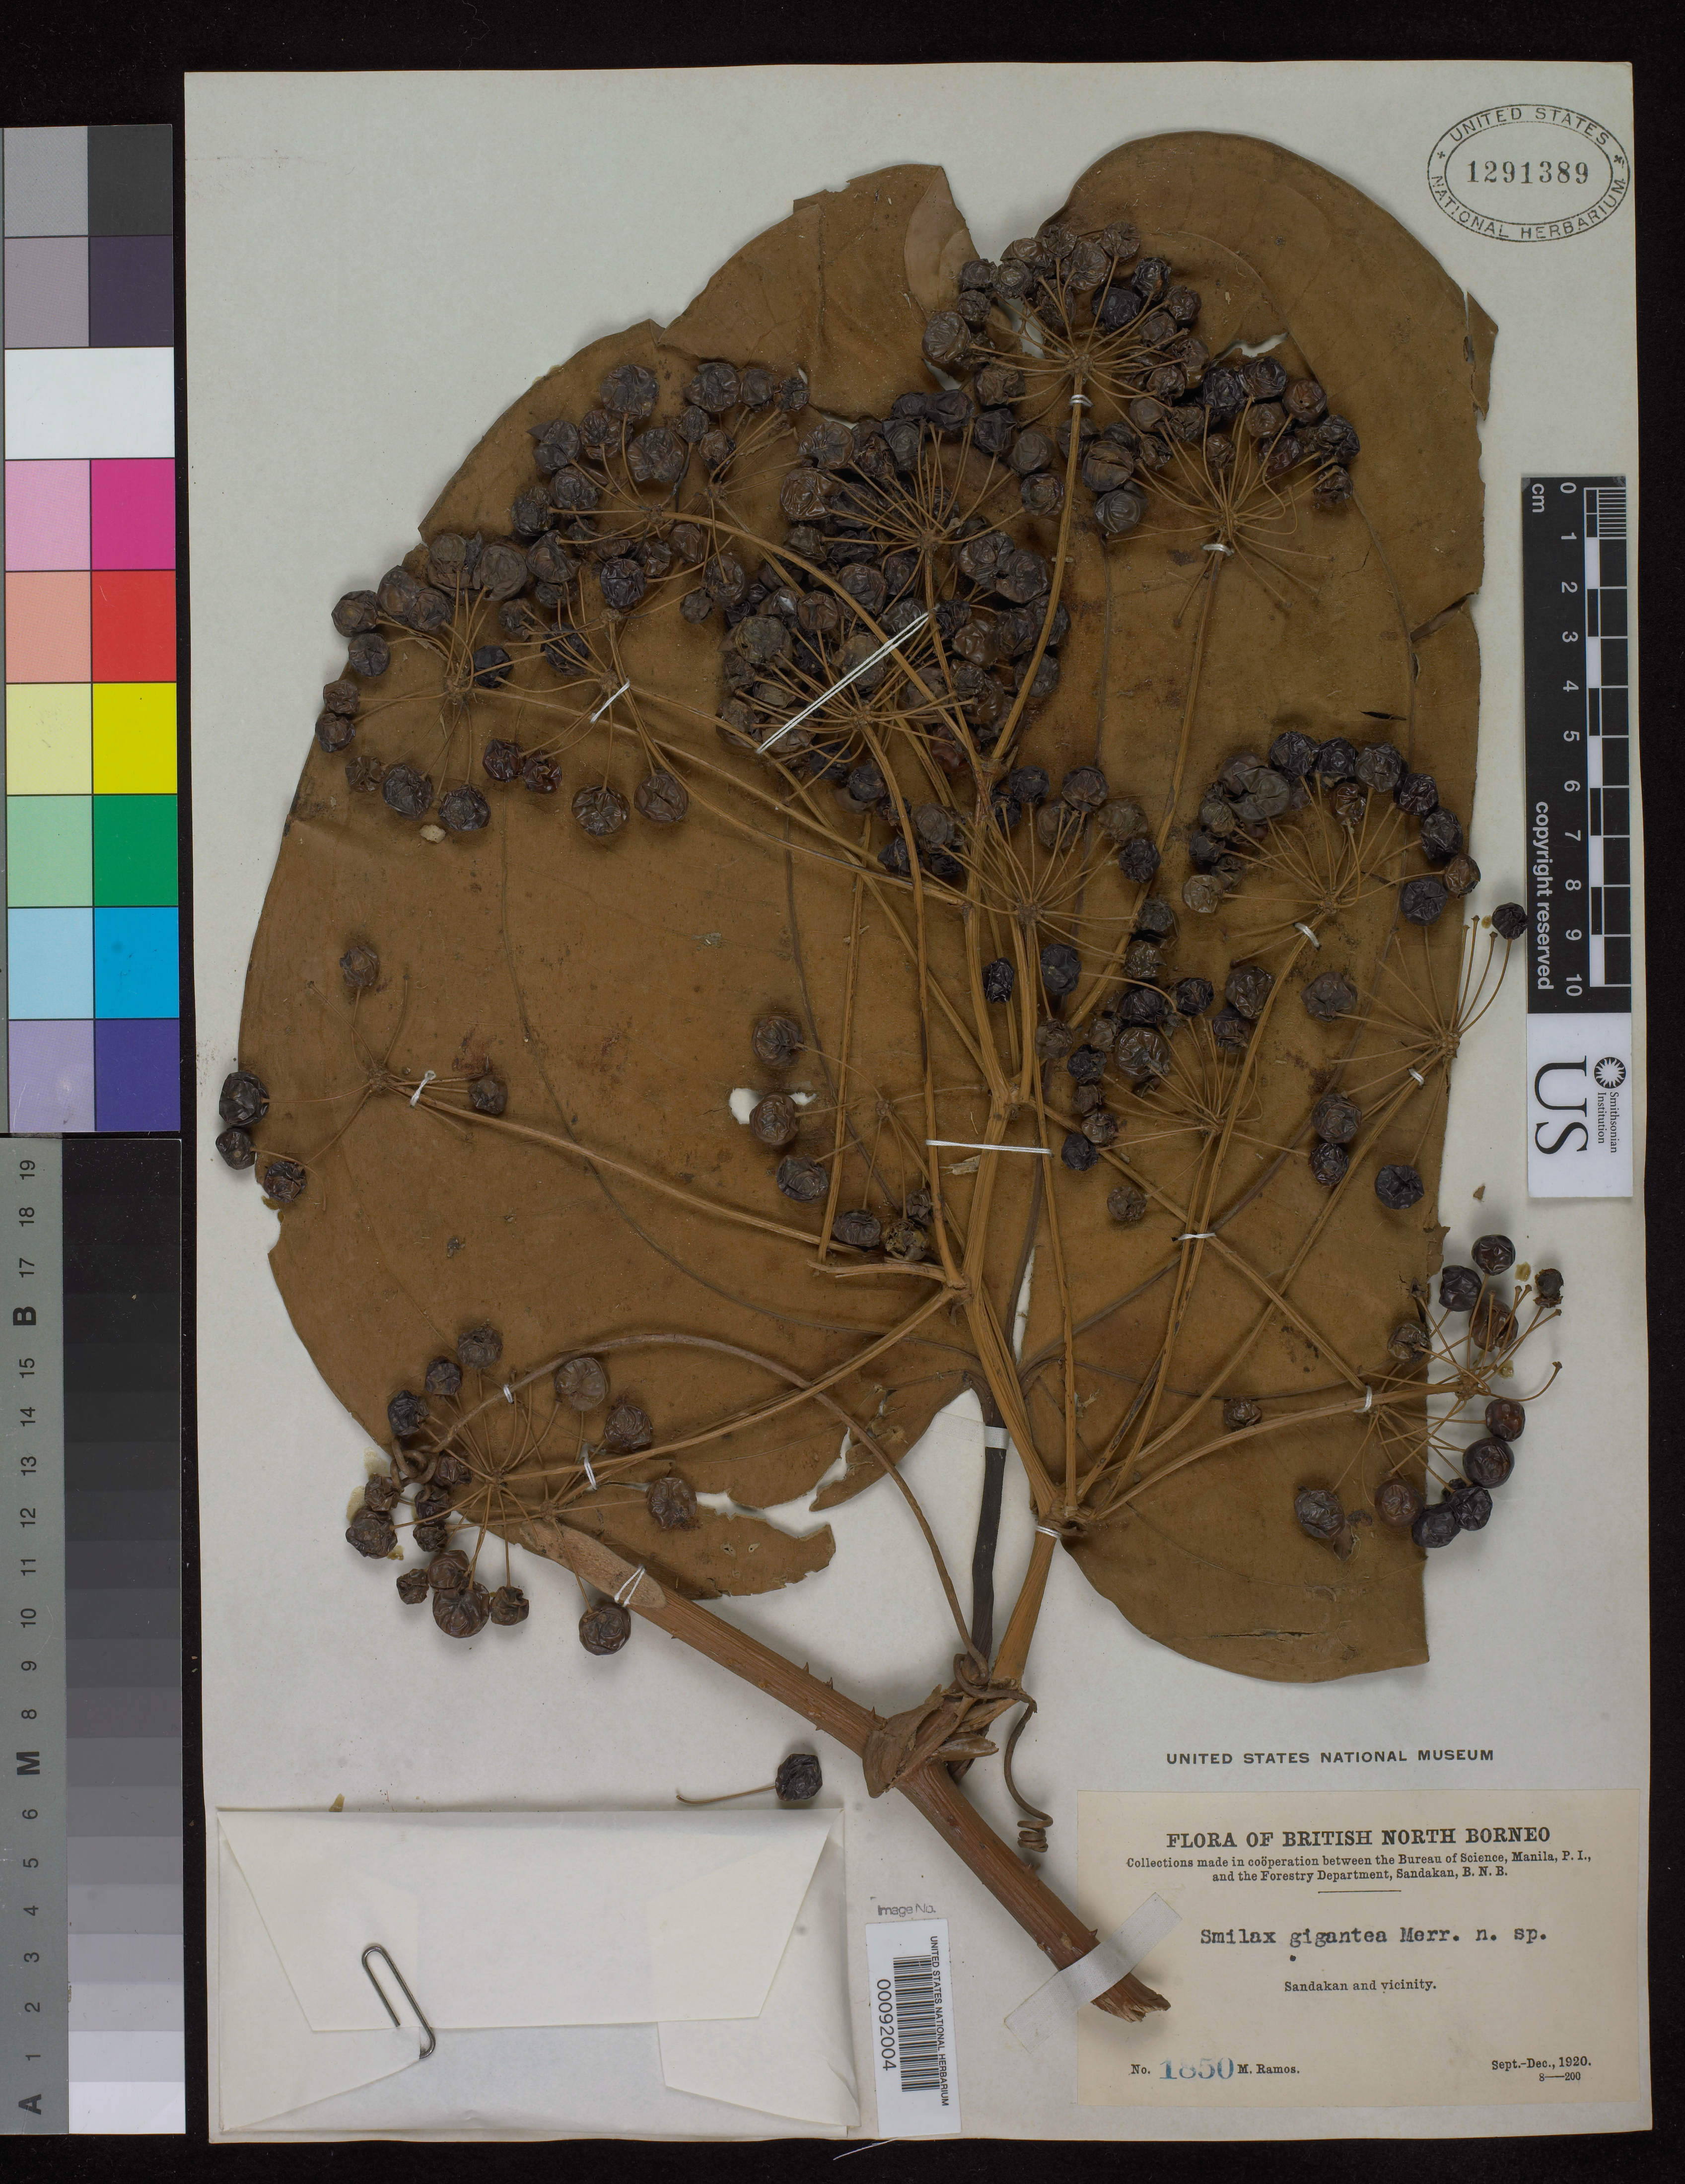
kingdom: Plantae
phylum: Tracheophyta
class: Liliopsida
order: Liliales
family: Smilacaceae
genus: Smilax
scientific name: Smilax gigantea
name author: Merr.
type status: Isotype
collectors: M. Ramos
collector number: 1850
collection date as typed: Sep 1920 to -- Dec 1920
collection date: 1920-09/1920-12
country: Malaysia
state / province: Sabah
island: Borneo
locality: Sandakan & vicinity.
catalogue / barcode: US 1291389